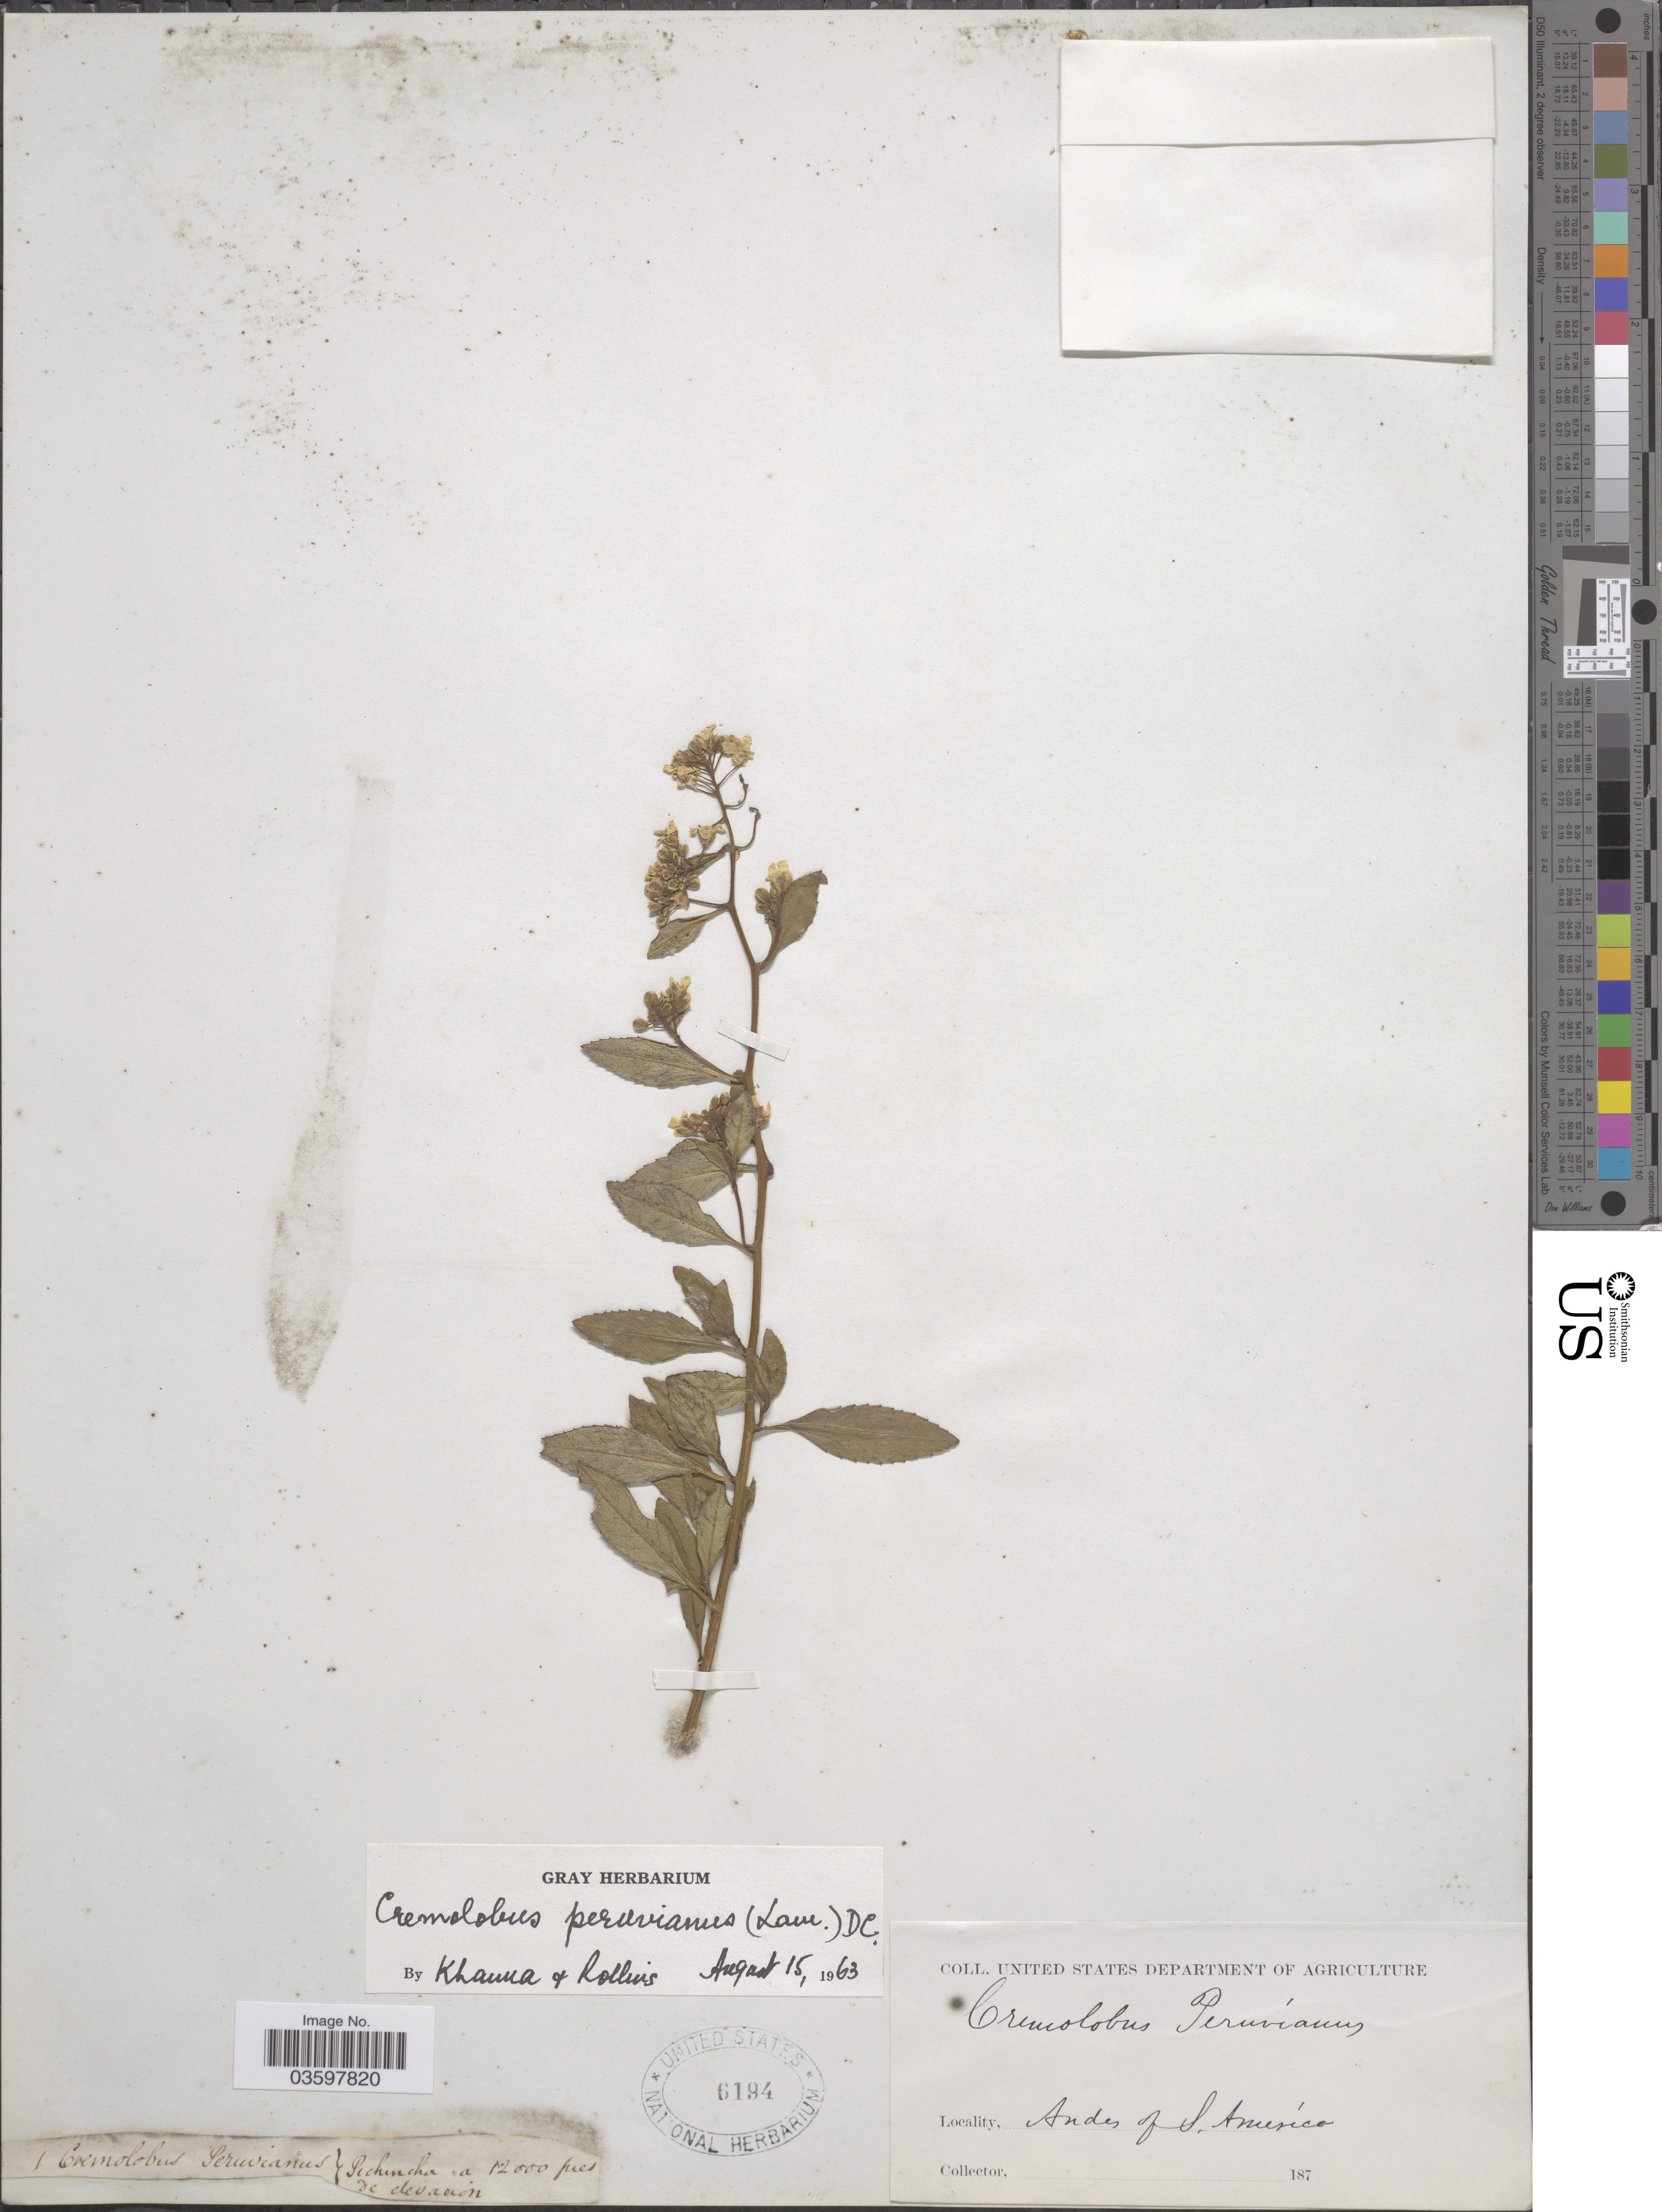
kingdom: Plantae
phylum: Tracheophyta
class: Magnoliopsida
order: Brassicales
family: Brassicaceae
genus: Cremolobus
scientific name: Cremolobus peruvianus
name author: (Lam.) DC.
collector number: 1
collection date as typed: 187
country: Ecuador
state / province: Pichincha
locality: Andes of S. America.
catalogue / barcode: US 6194